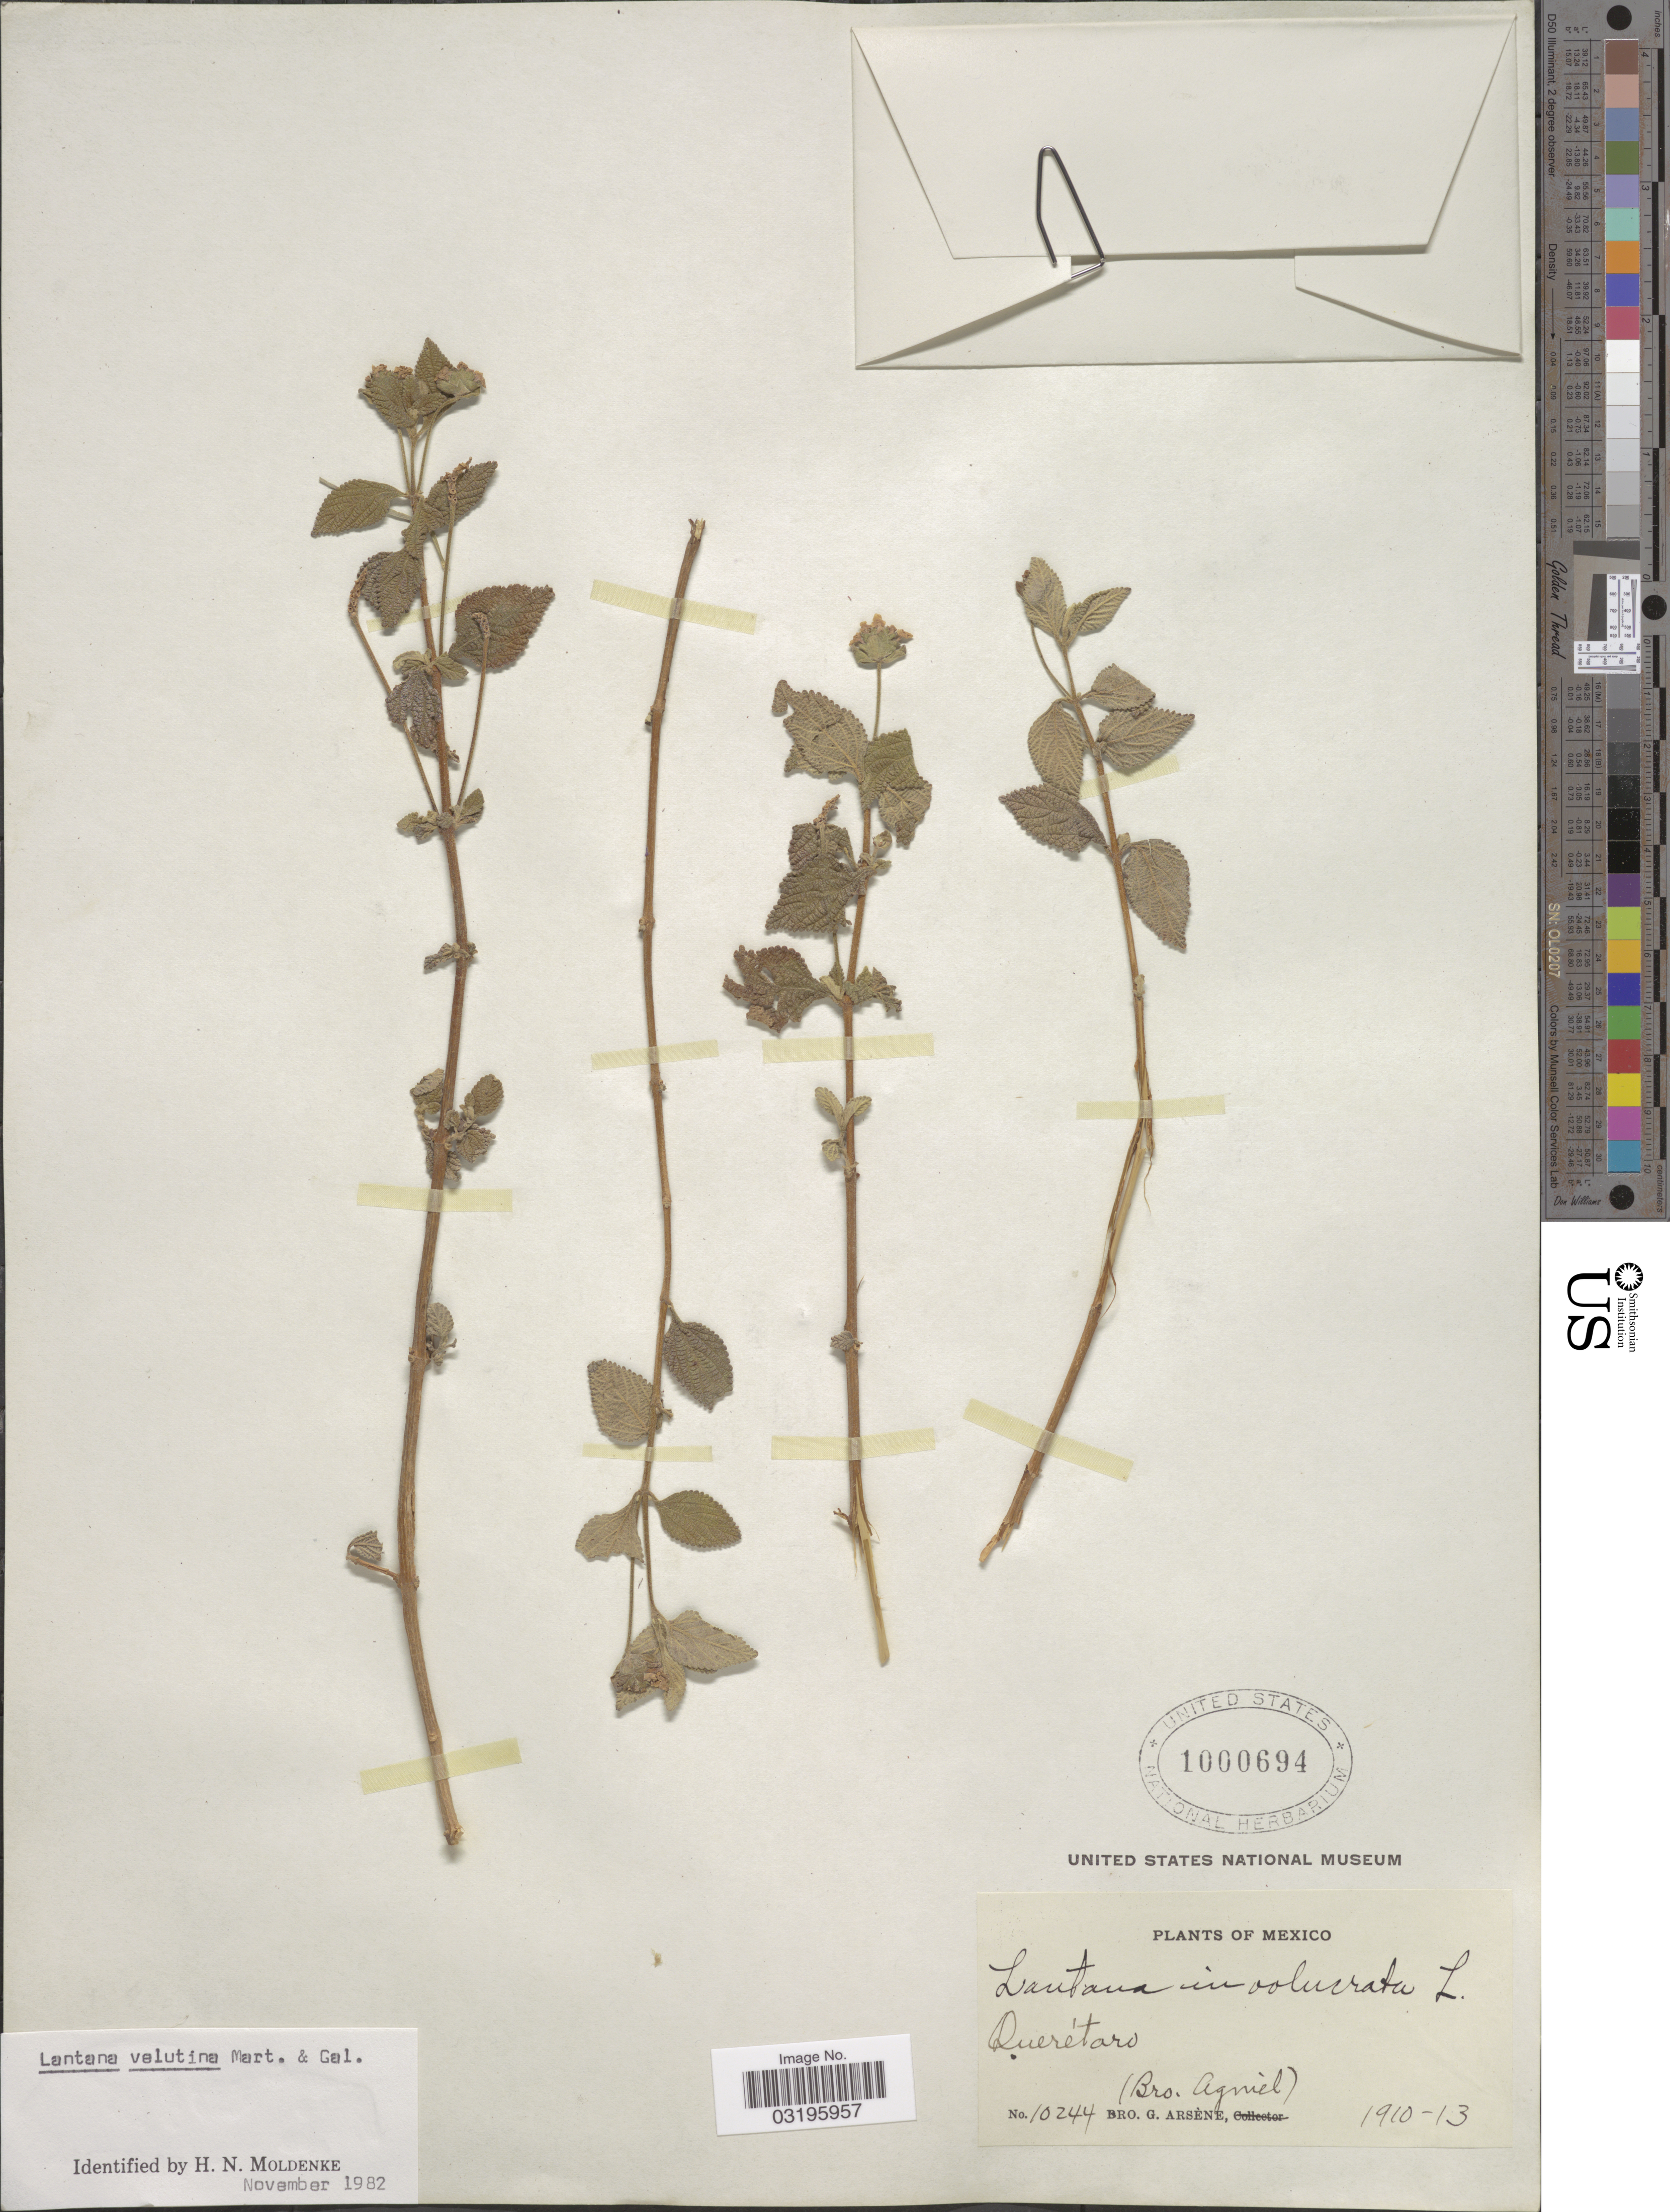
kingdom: Plantae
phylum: Tracheophyta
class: Magnoliopsida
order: Lamiales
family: Verbenaceae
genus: Lantana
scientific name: Lantana velutina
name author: M. Martens & Galeotti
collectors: Bro. Agniel & Bro. G. Arsène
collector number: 10244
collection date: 1910/1913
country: Mexico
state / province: Querétaro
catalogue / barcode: US 1000694